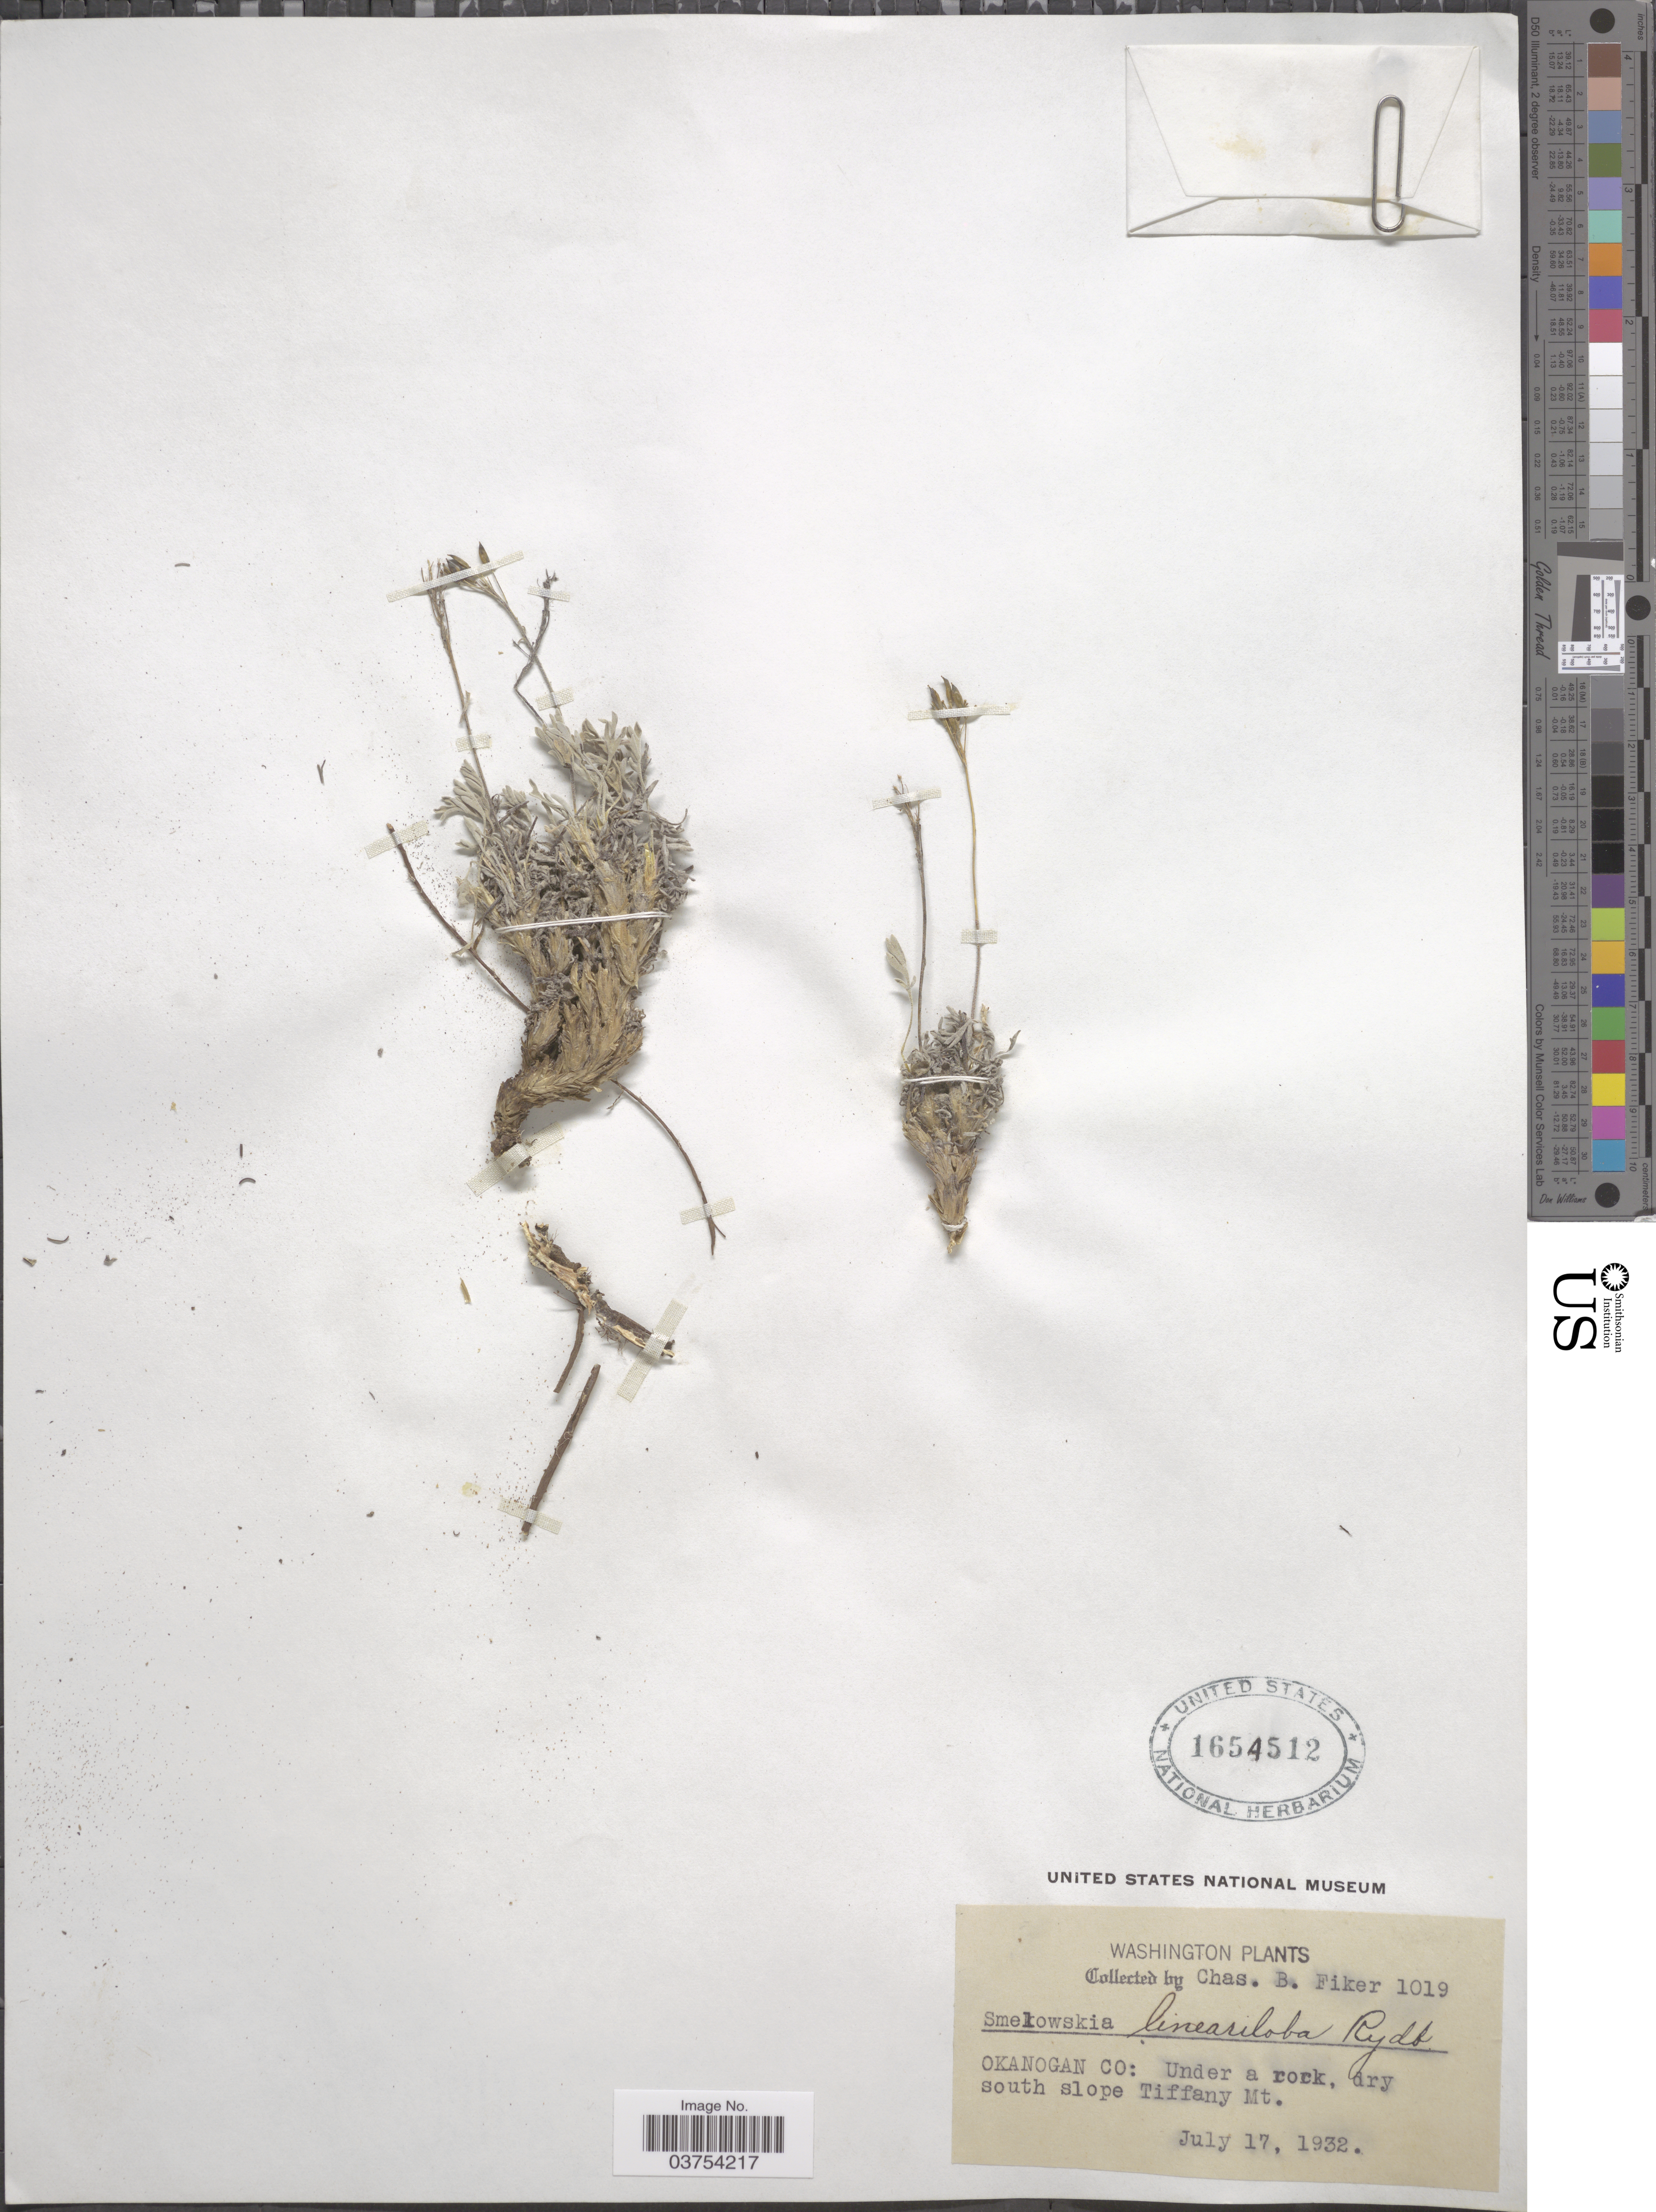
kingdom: Plantae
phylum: Tracheophyta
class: Magnoliopsida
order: Brassicales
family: Brassicaceae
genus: Smelowskia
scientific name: Smelowskia calycina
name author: (Stephan) C.A. Mey.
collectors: C. Fiker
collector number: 1019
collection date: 1932-07-17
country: United States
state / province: Washington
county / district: Okanogan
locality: Okanogan Co: Under a rock, dry south slope Tiffany Mt.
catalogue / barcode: US 1654512